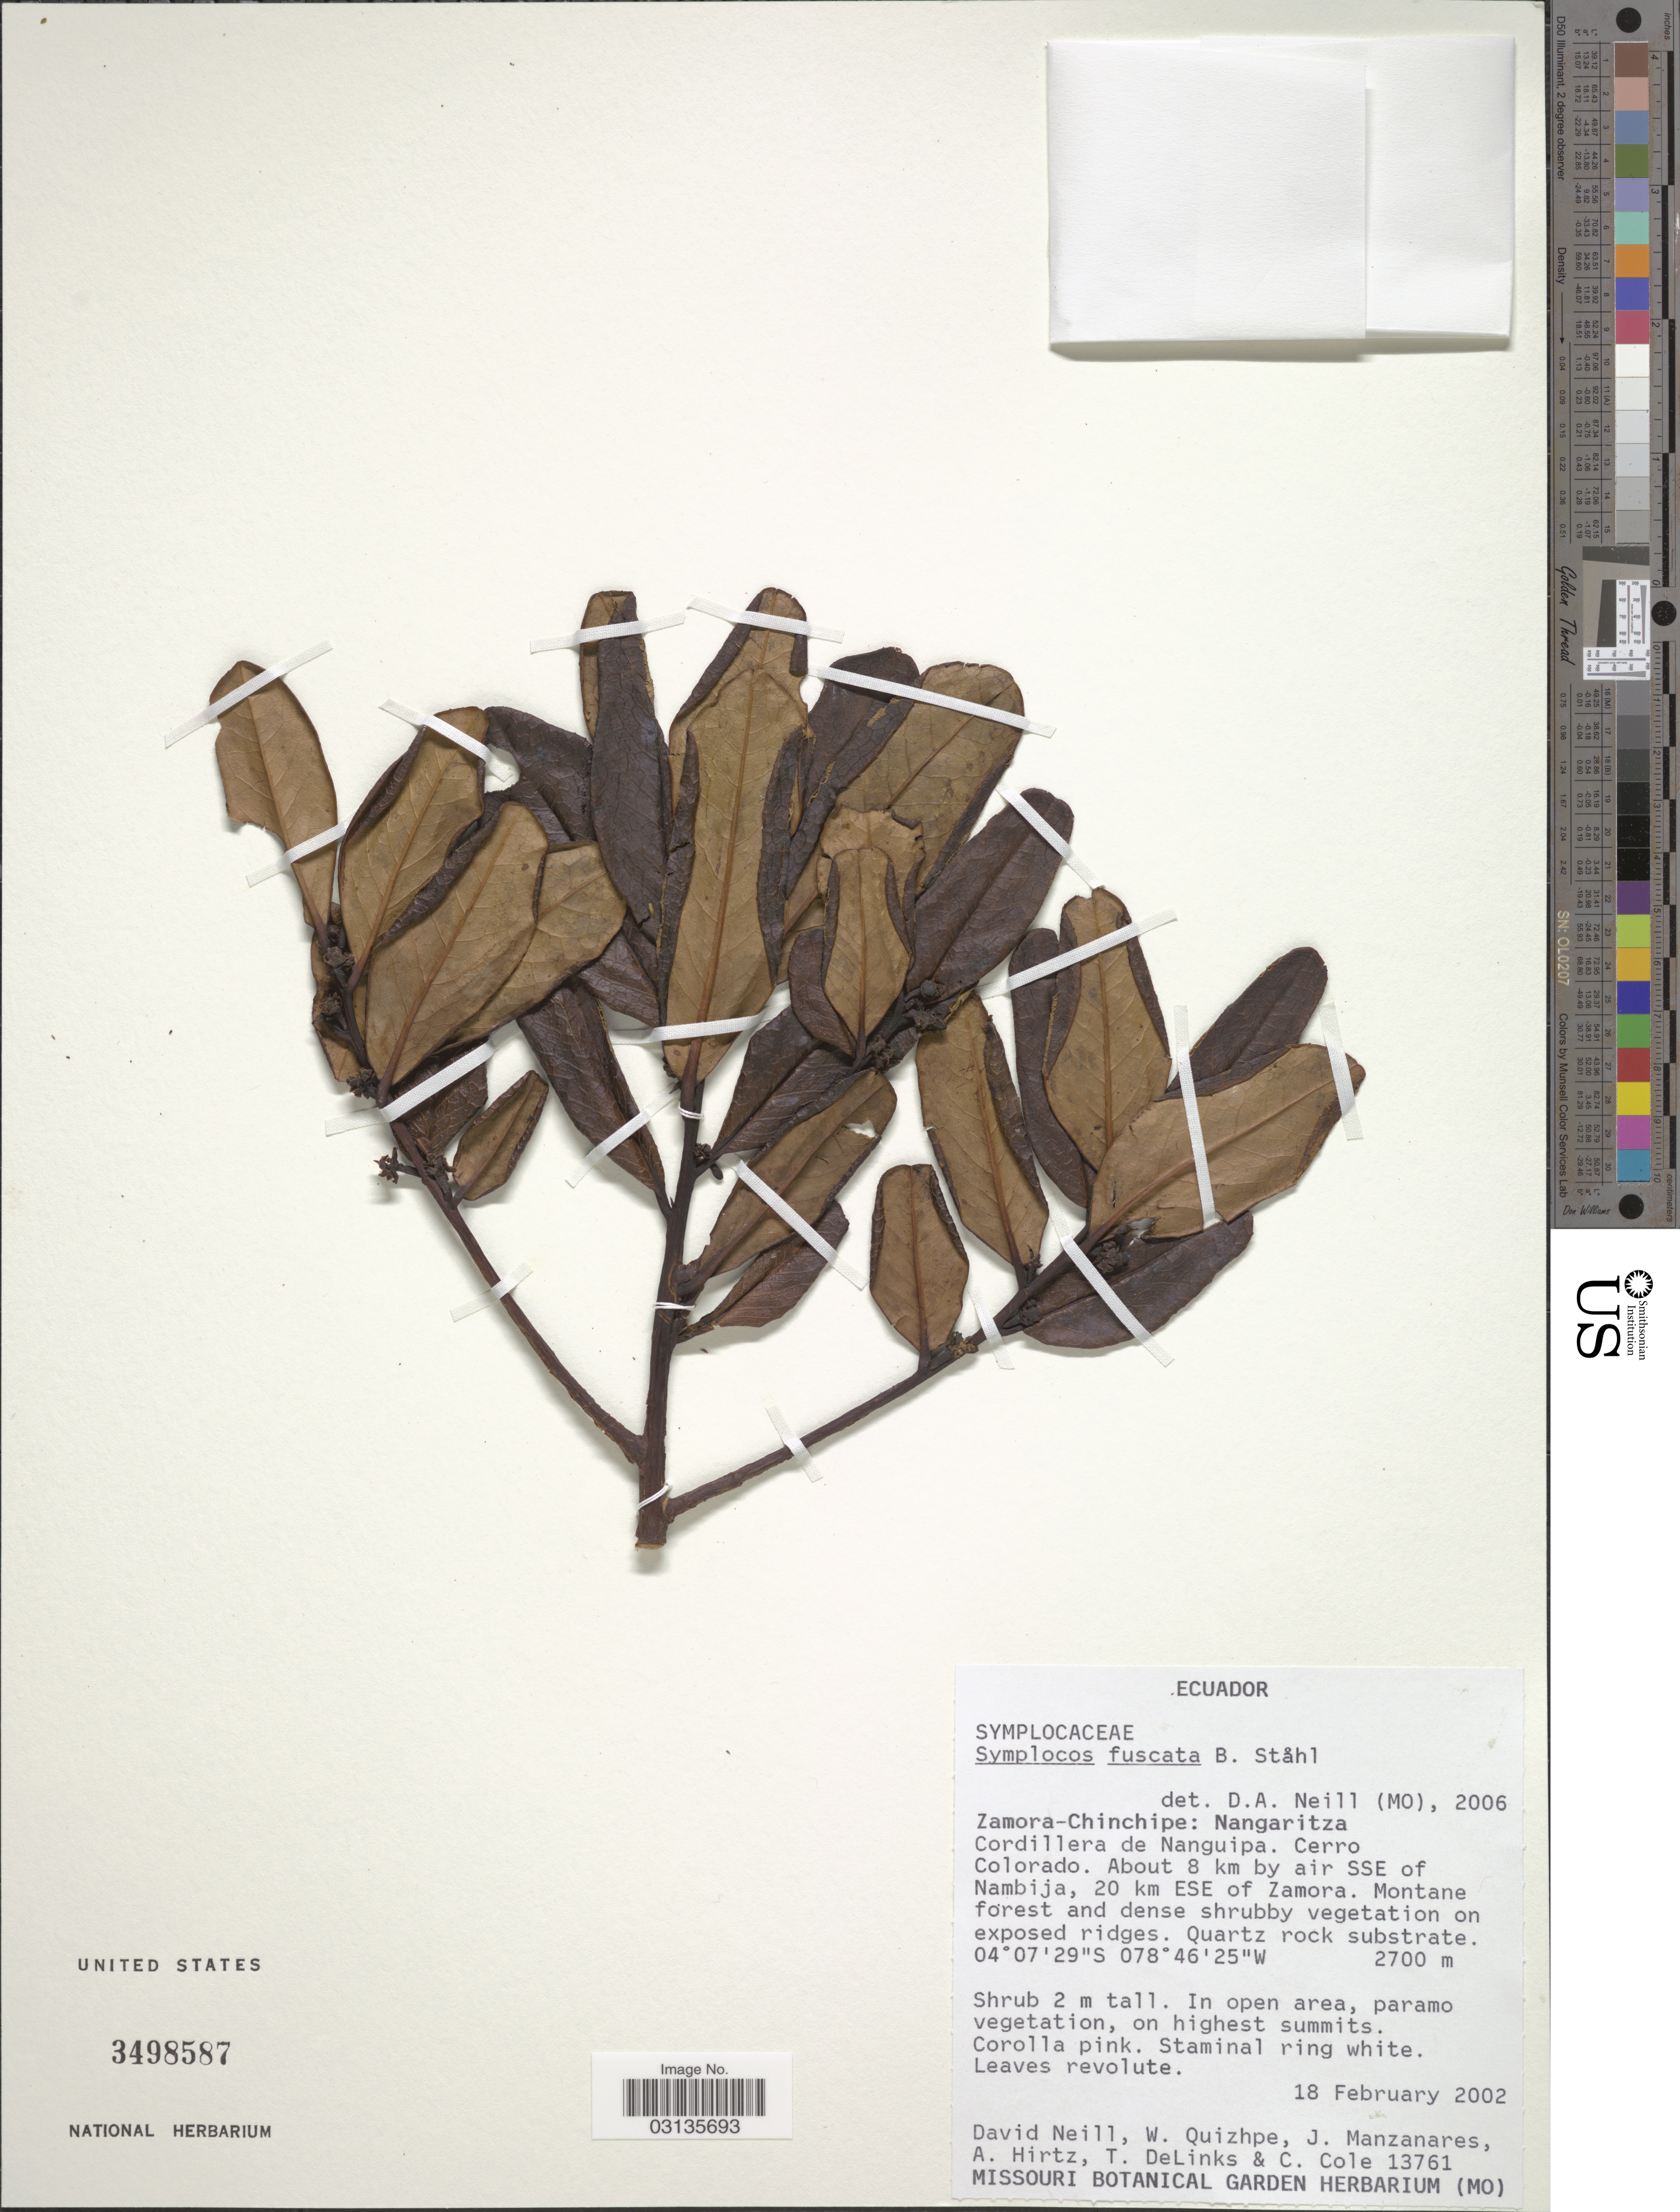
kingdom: Plantae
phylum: Tracheophyta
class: Magnoliopsida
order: Ericales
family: Symplocaceae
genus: Symplocos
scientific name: Symplocos fuscata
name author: B. Ståhl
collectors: D. Neill, W. Quizhpe, J. Manzanares, A. Hirtz & et al.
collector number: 13761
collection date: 2002-02-18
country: Ecuador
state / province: Zamora-Chinchipe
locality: Nangaritza. Cordillera de Nanguipa. Cerro Colorado, 20 km ESE of Zamora.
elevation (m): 2700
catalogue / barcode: US 3498587